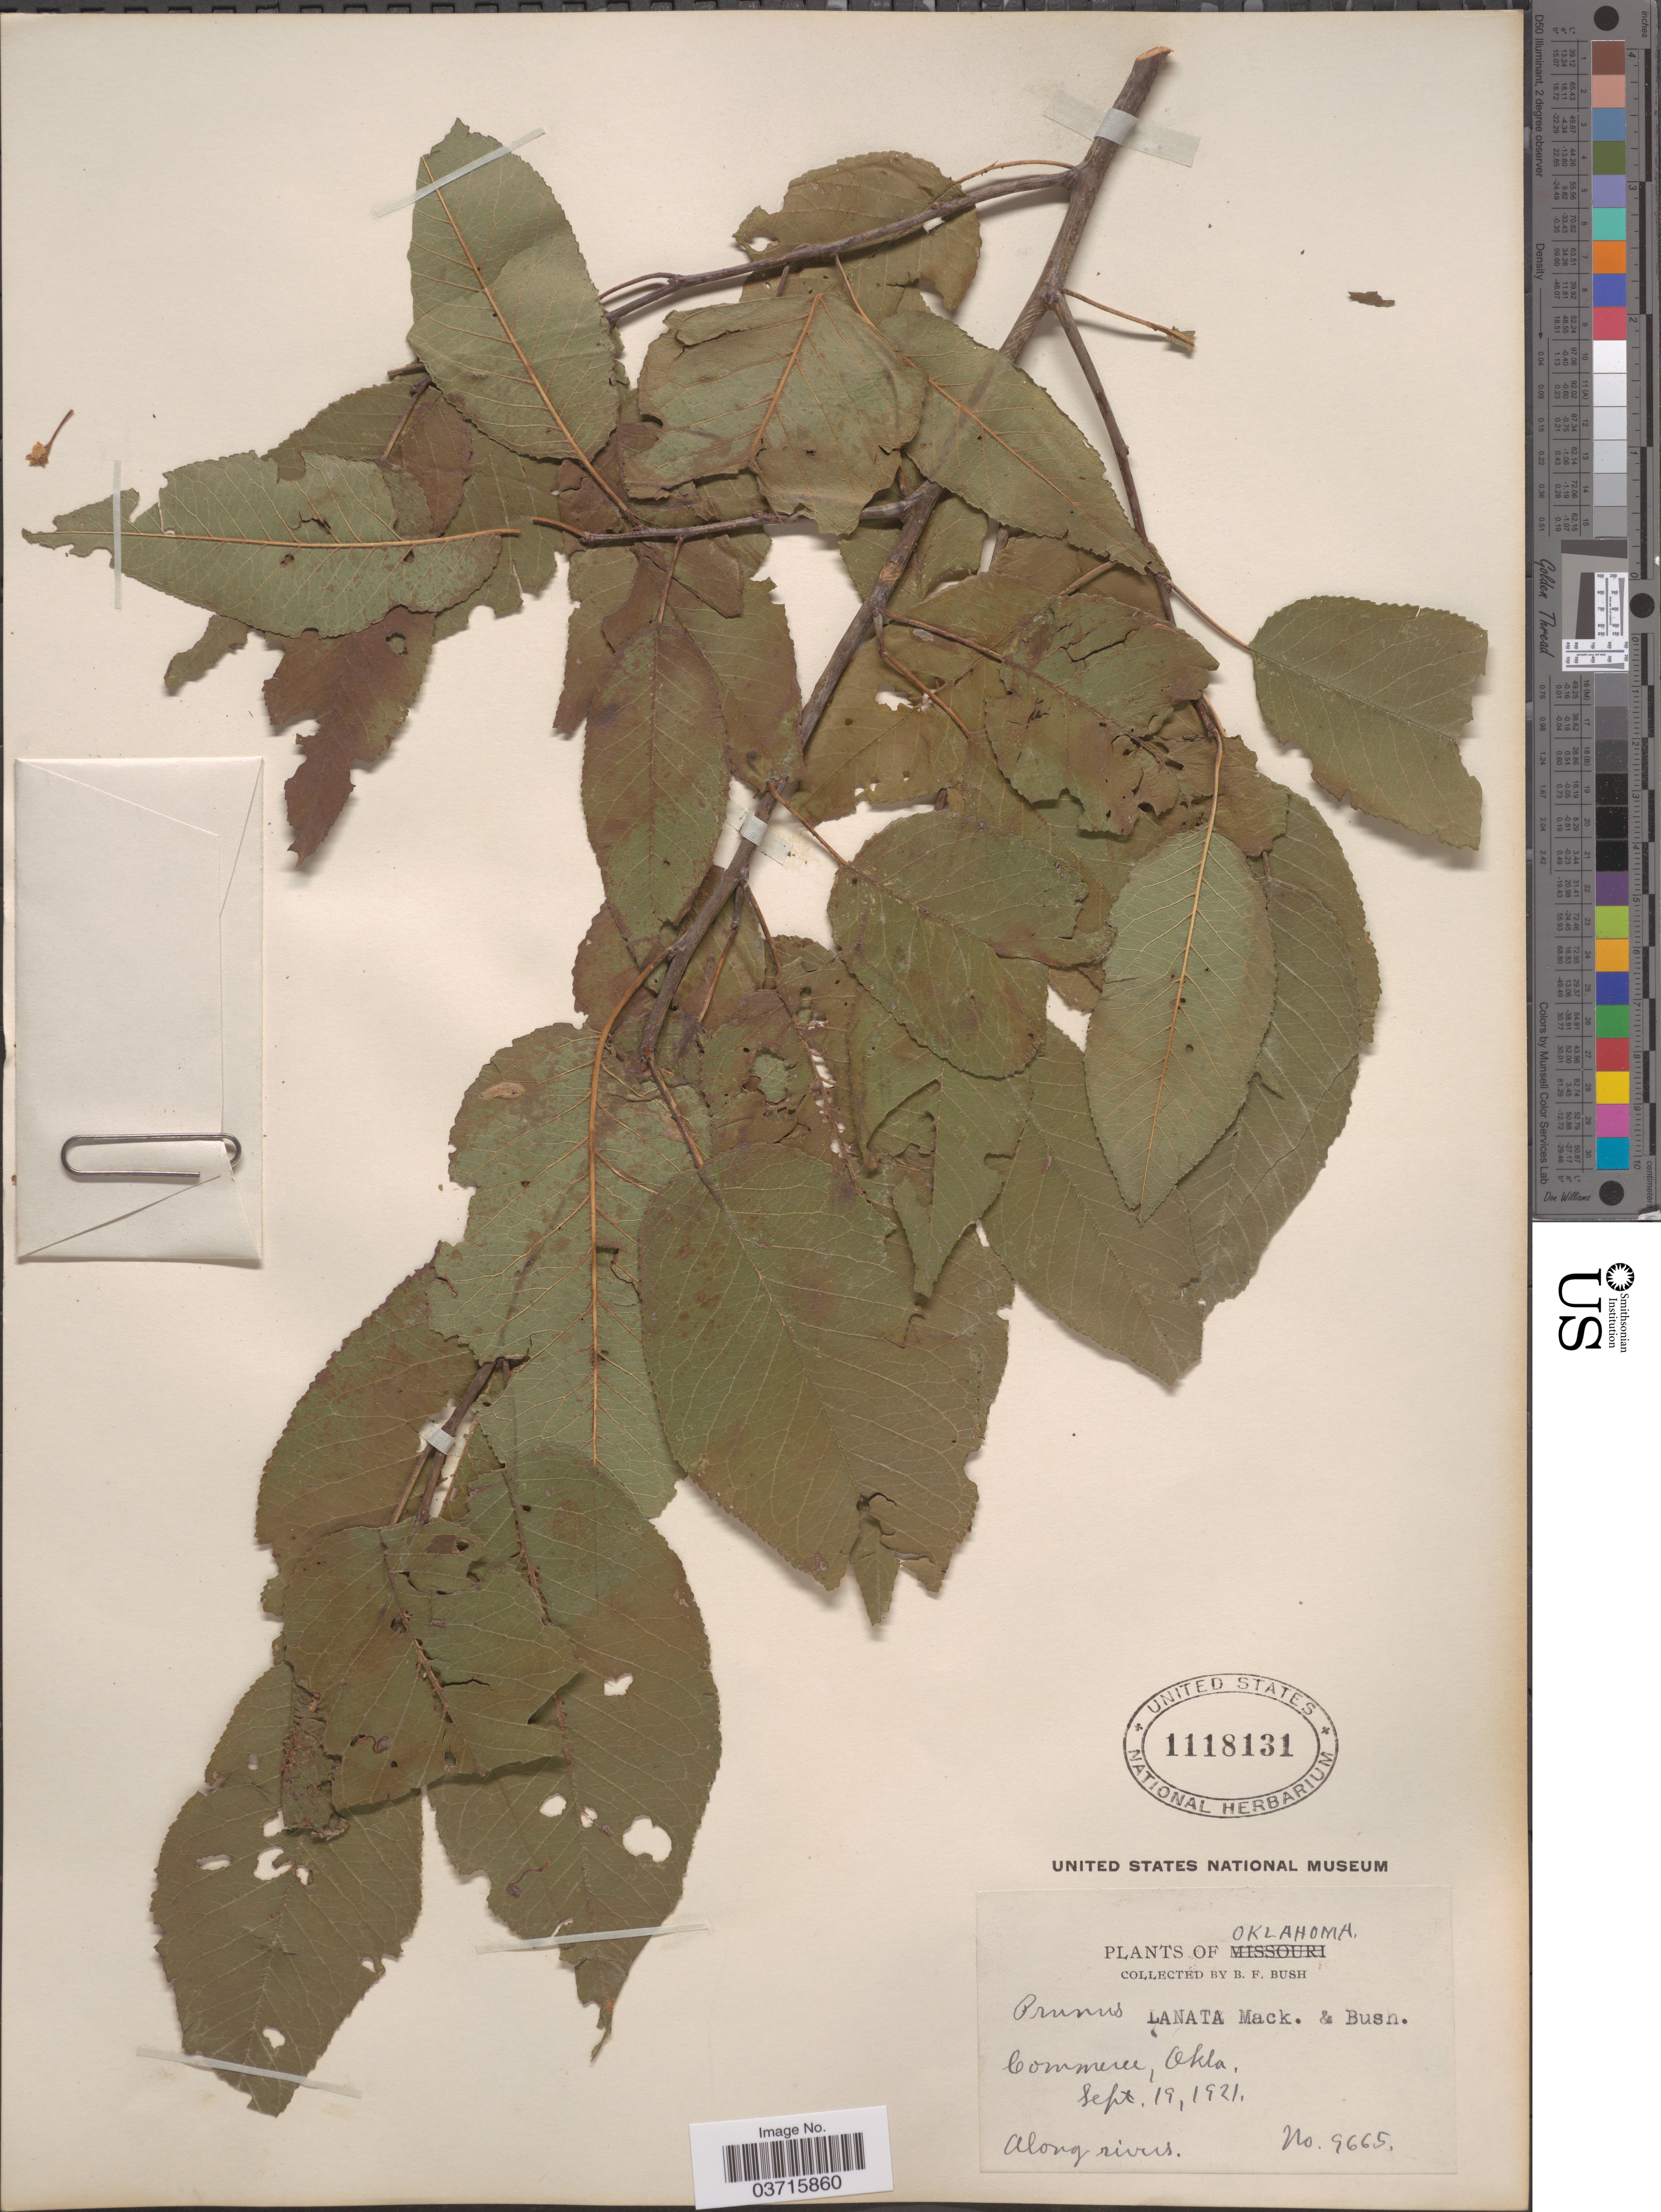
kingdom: Plantae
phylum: Tracheophyta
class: Magnoliopsida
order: Rosales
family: Rosaceae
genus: Prunus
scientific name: Prunus lanata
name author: (Sudw.) Mack. & Bush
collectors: B. F. Bush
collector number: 9665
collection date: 1921-09-19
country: United States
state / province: Oklahoma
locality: Commerce. Along rivers.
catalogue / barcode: US 1118131